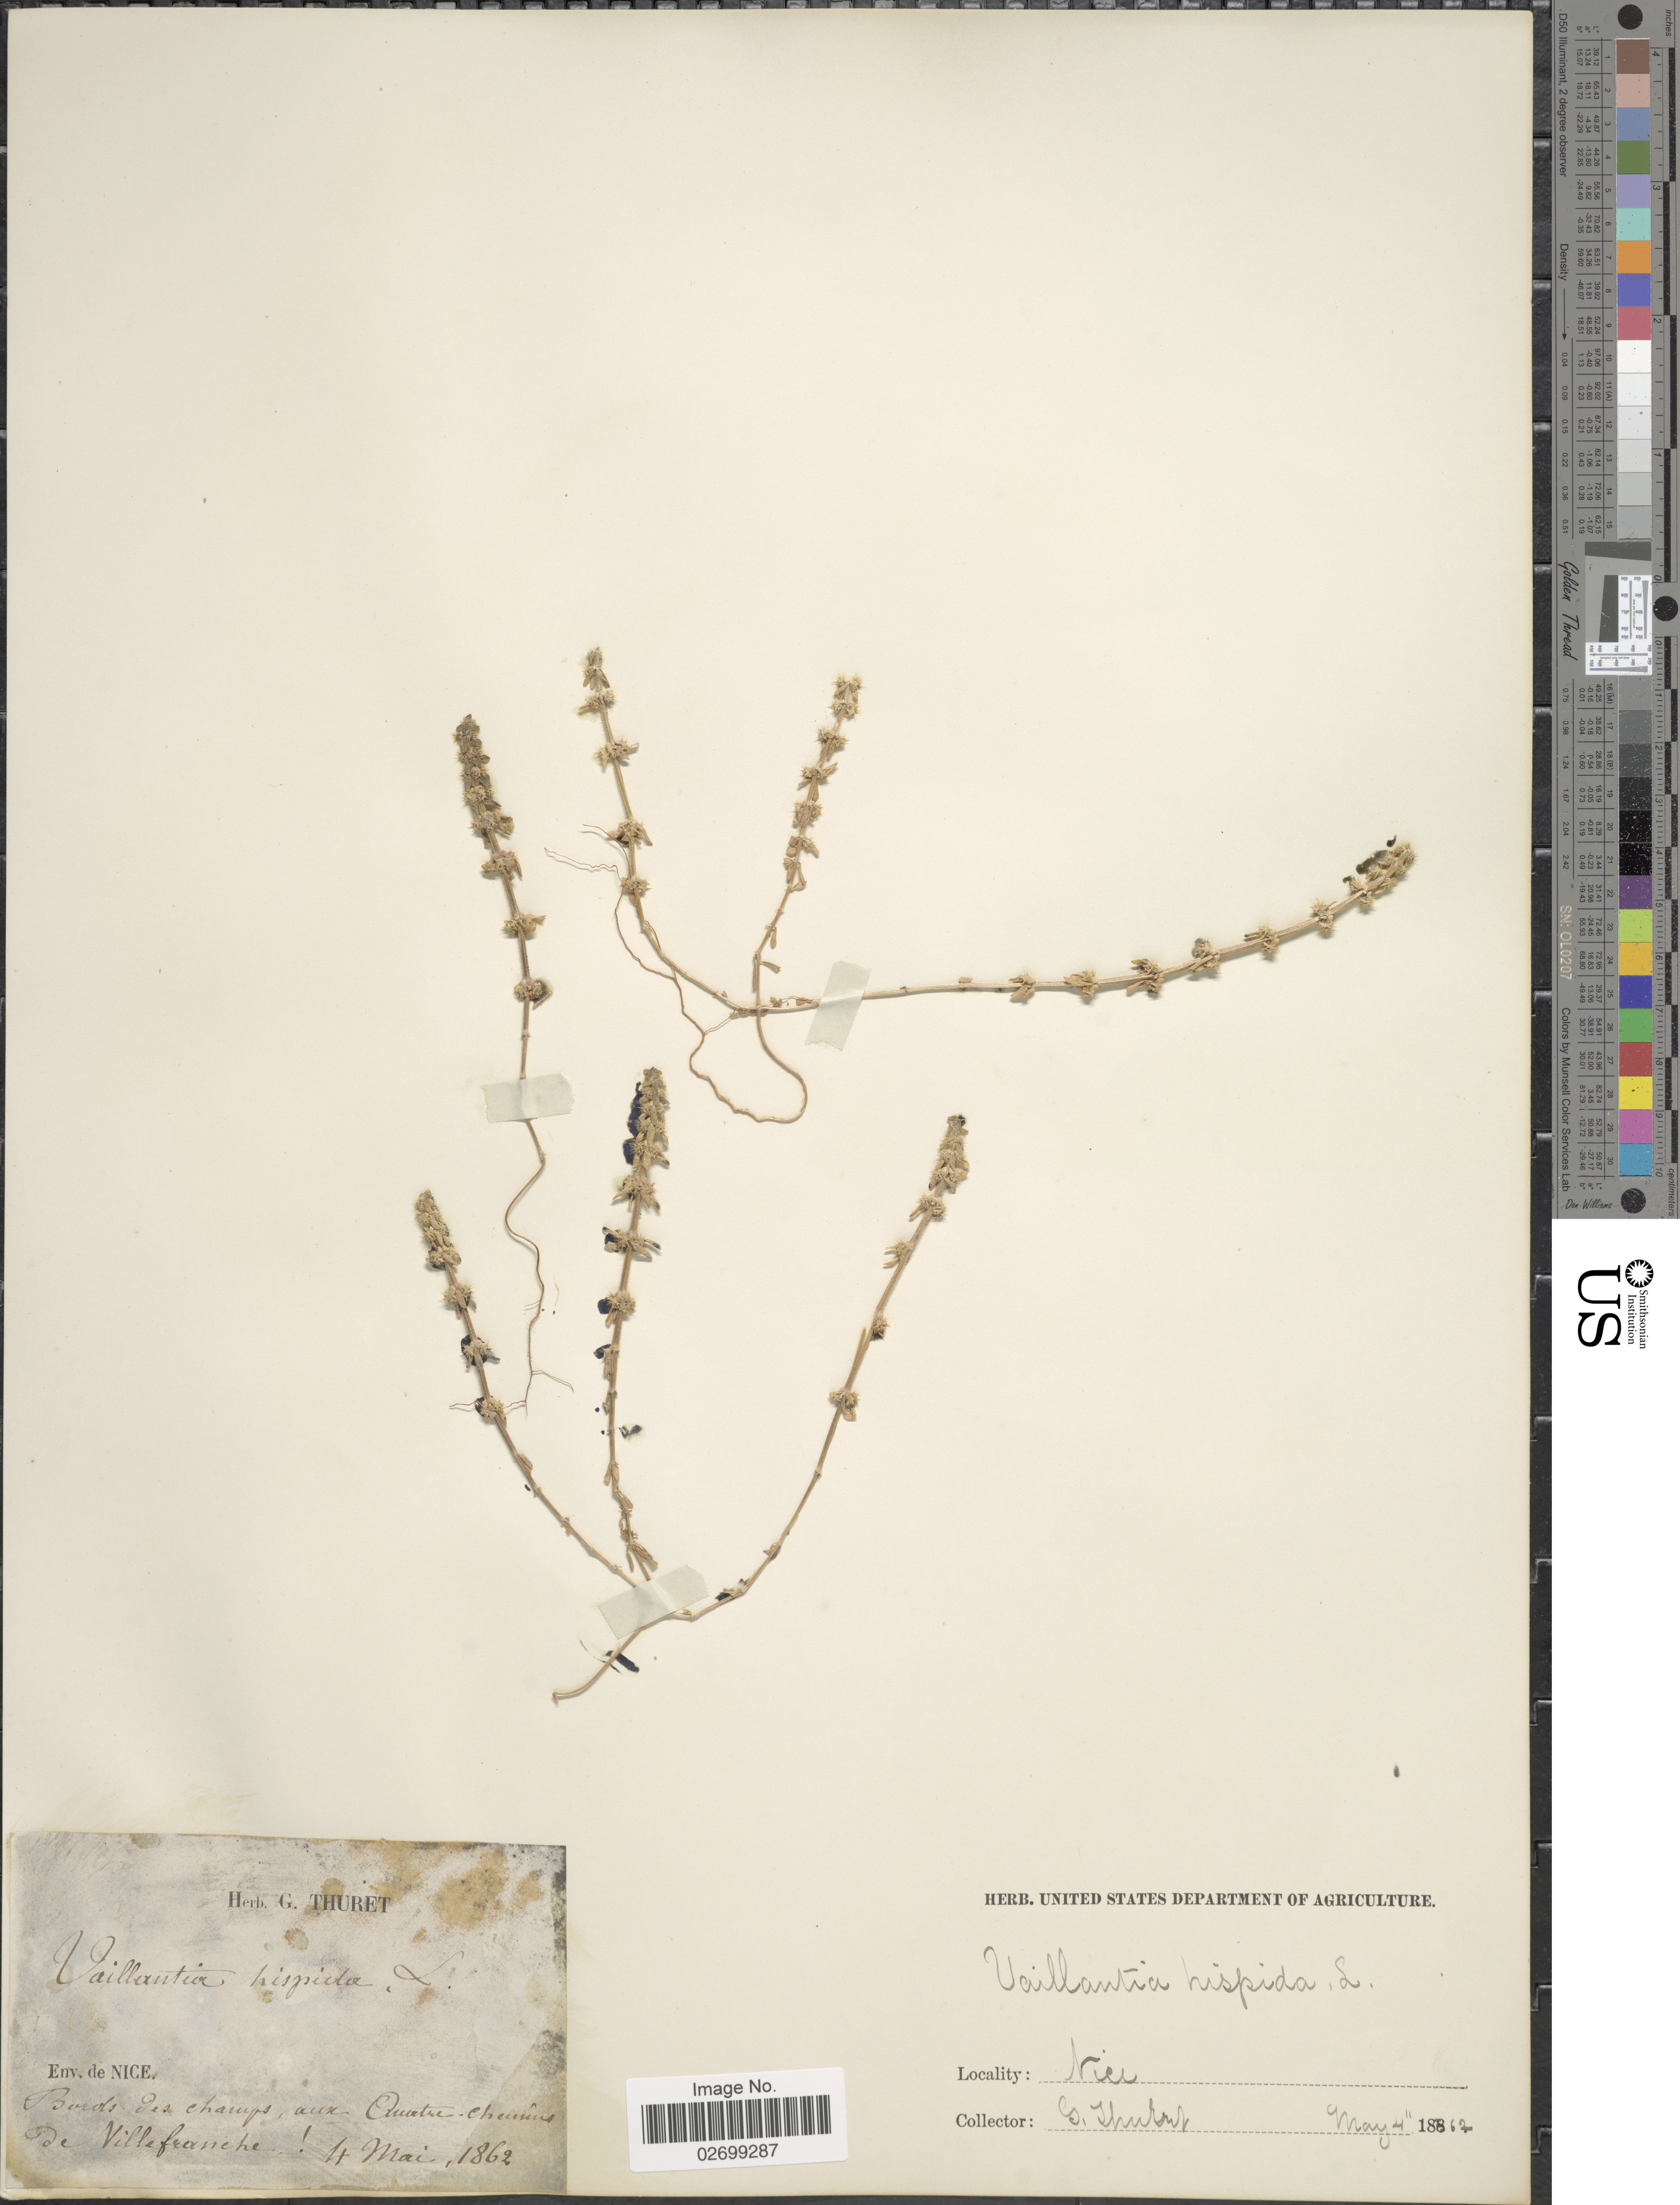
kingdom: Plantae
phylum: Tracheophyta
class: Magnoliopsida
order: Gentianales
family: Rubiaceae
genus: Valantia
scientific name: Valantia hispida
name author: L.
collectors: G. A. Thuret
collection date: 1862-05-04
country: France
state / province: Provence-Alpes-Côte d'Azur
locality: Env. de Nice. Bords des champs, aux Quatre-cheumins de Villefranche.